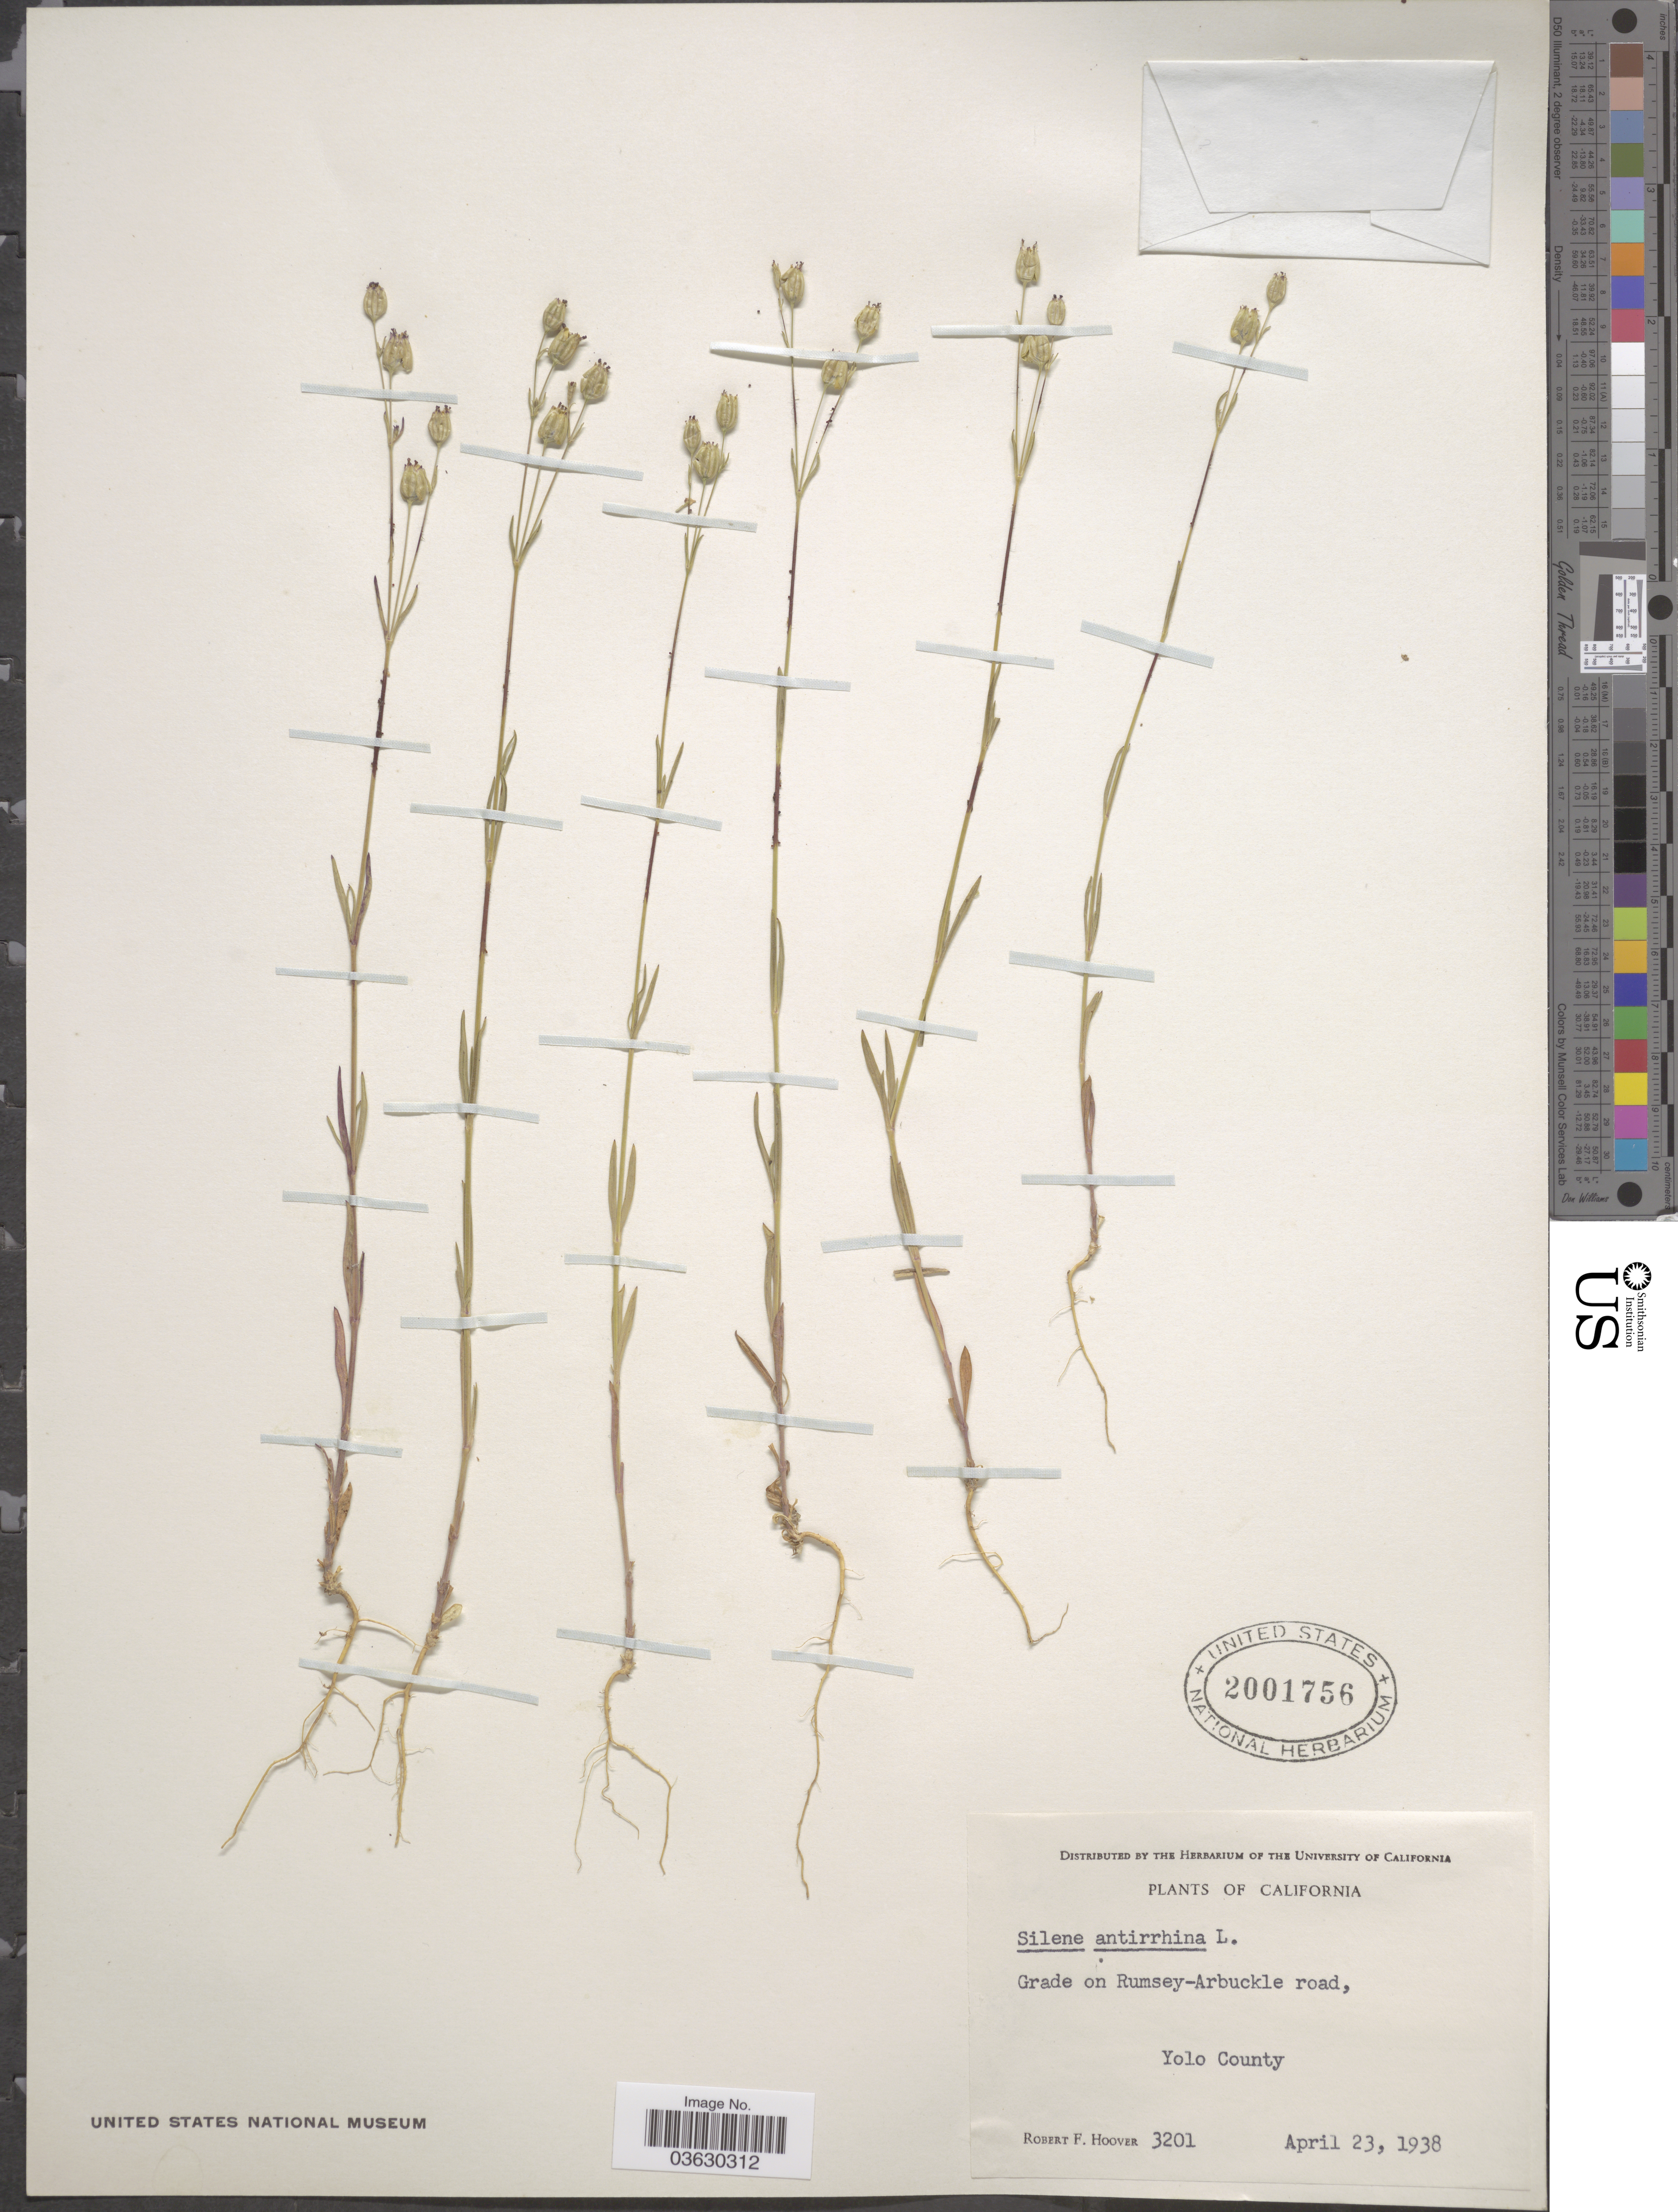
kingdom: Plantae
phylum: Tracheophyta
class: Magnoliopsida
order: Caryophyllales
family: Caryophyllaceae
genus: Silene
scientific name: Silene antirrhina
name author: L.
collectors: R. F. Hoover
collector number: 3201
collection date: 1938-04-23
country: United States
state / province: California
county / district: Yolo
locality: Grade on Rumsey-Arbuckle road, Yolo County.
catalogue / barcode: US 2001756